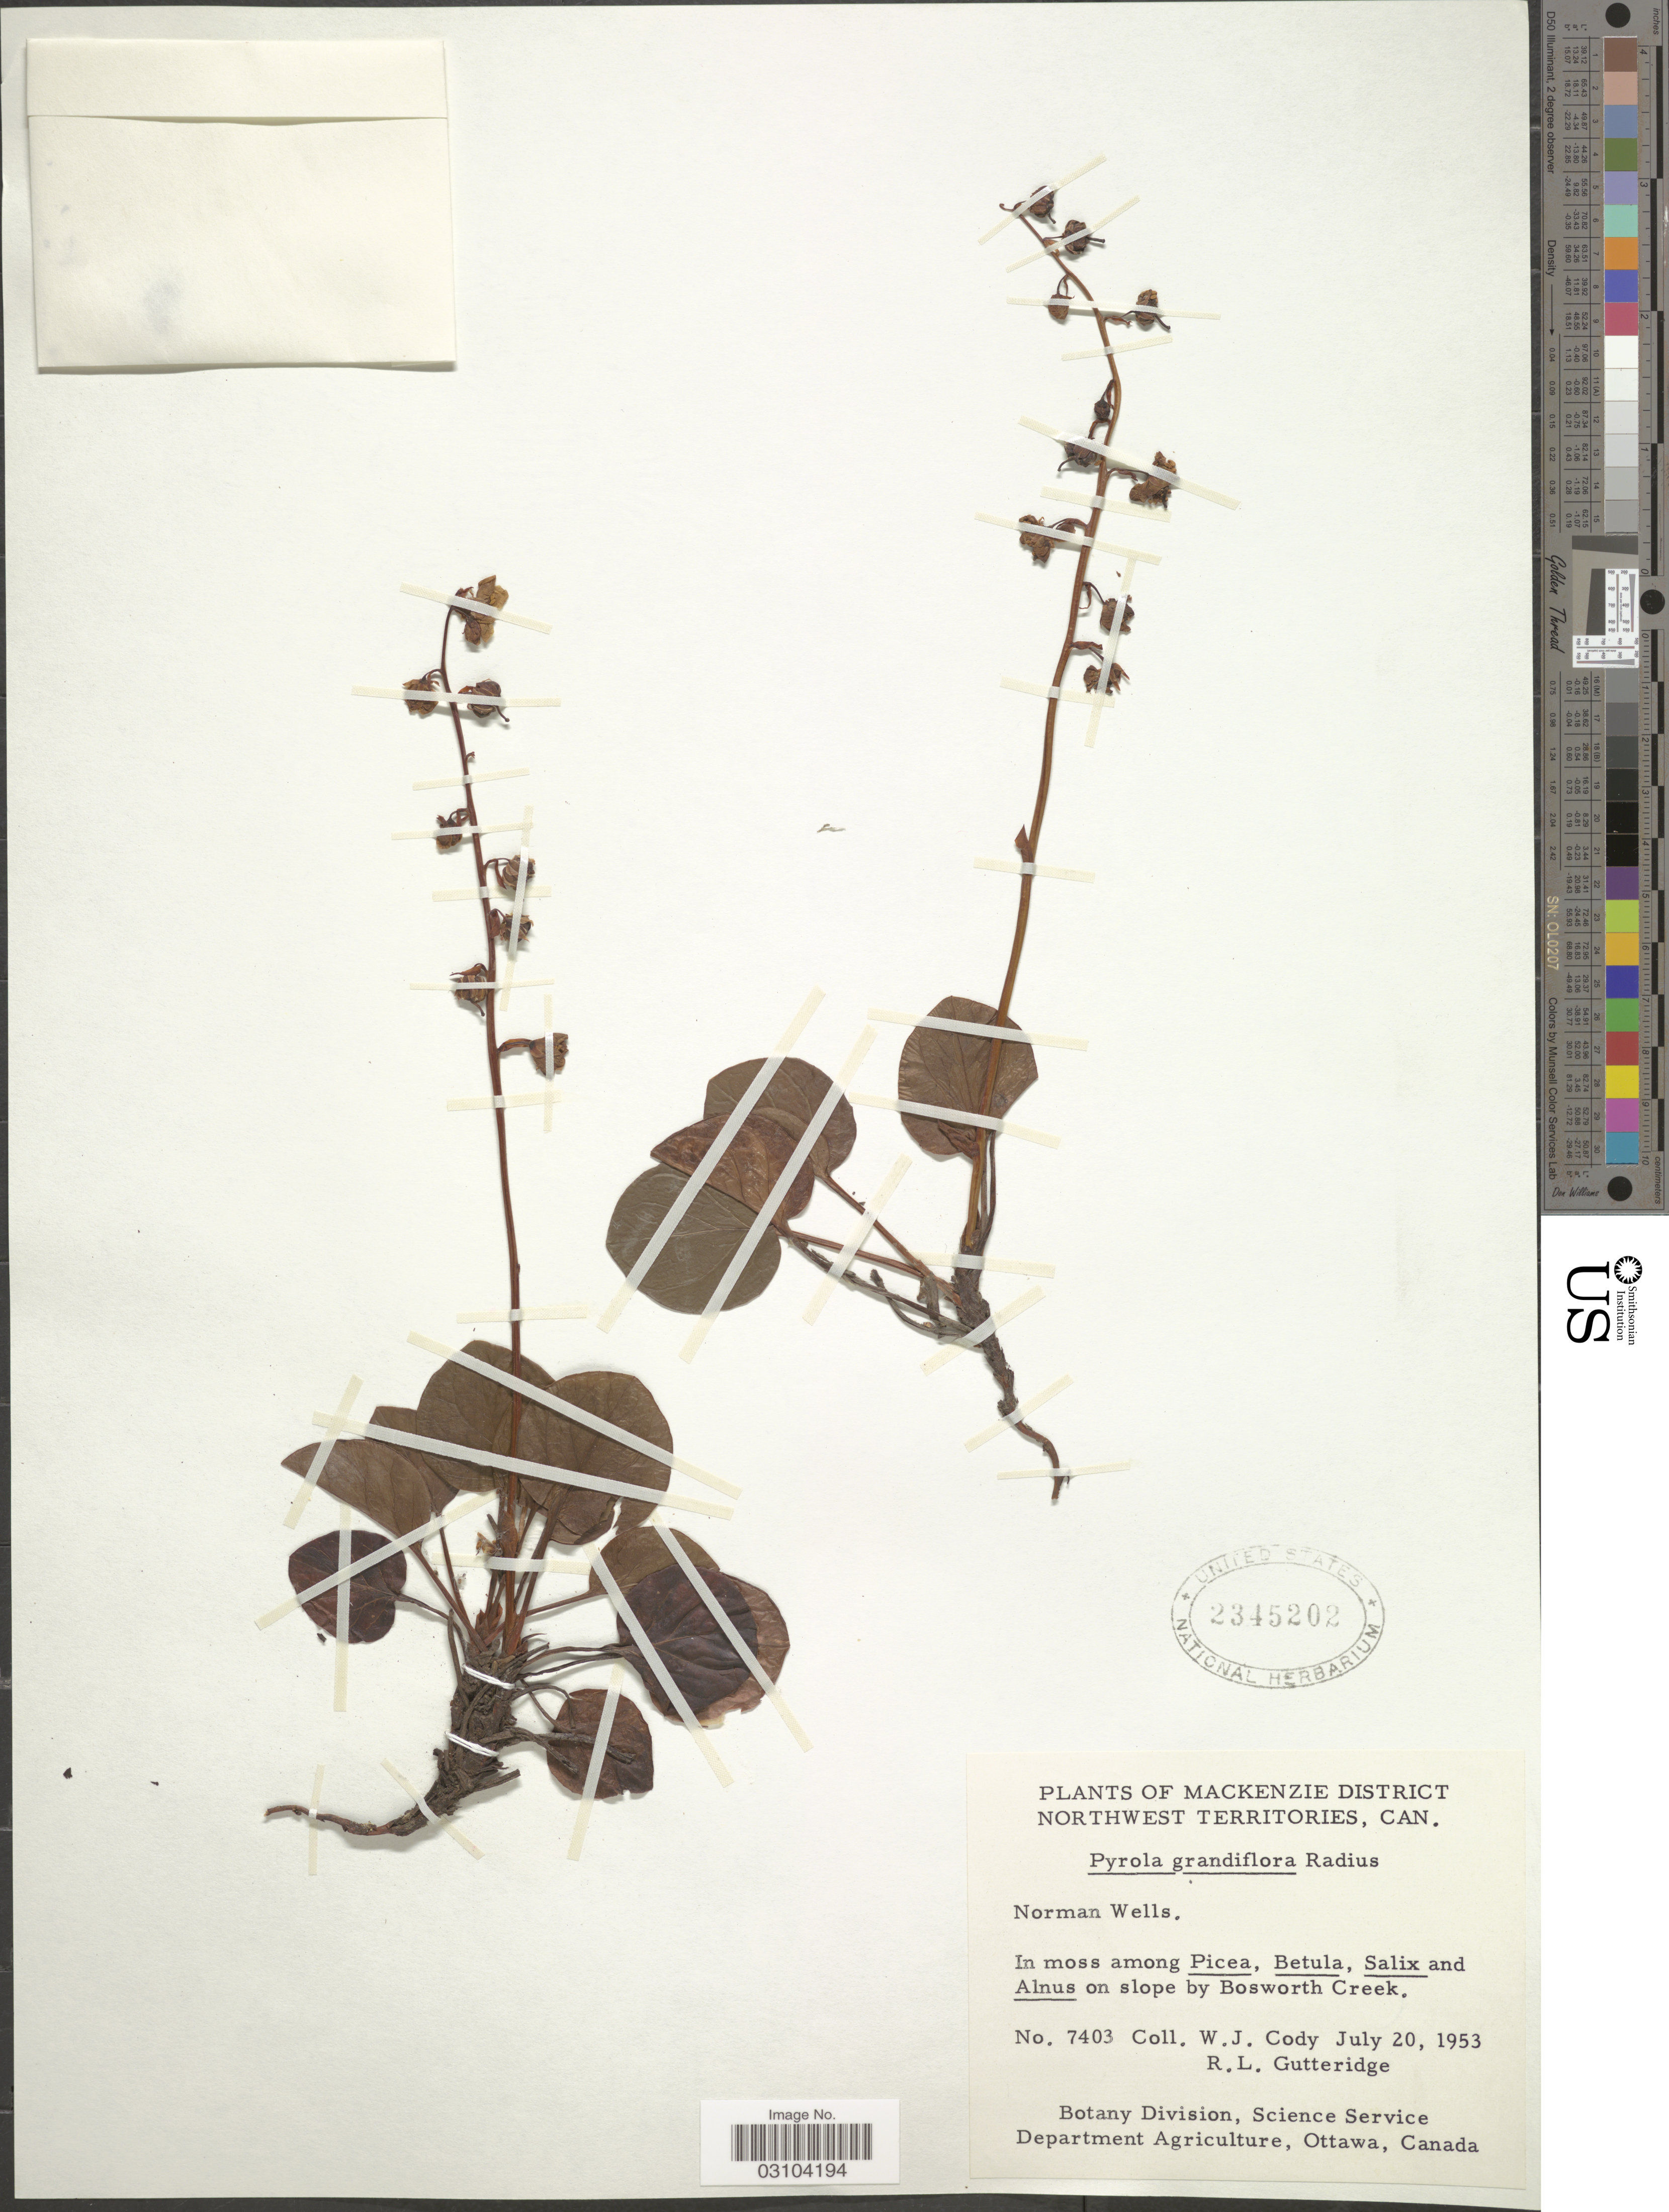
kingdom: Plantae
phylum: Tracheophyta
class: Magnoliopsida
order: Ericales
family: Ericaceae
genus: Pyrola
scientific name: Pyrola grandiflora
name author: Radius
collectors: W. Cody & R. Gutteridge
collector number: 7403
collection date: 1953-07-20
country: Canada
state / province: Northwest Territories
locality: Mackenzie District. Norman Wells. Slope by Bosworth Creek.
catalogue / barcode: US 2345202